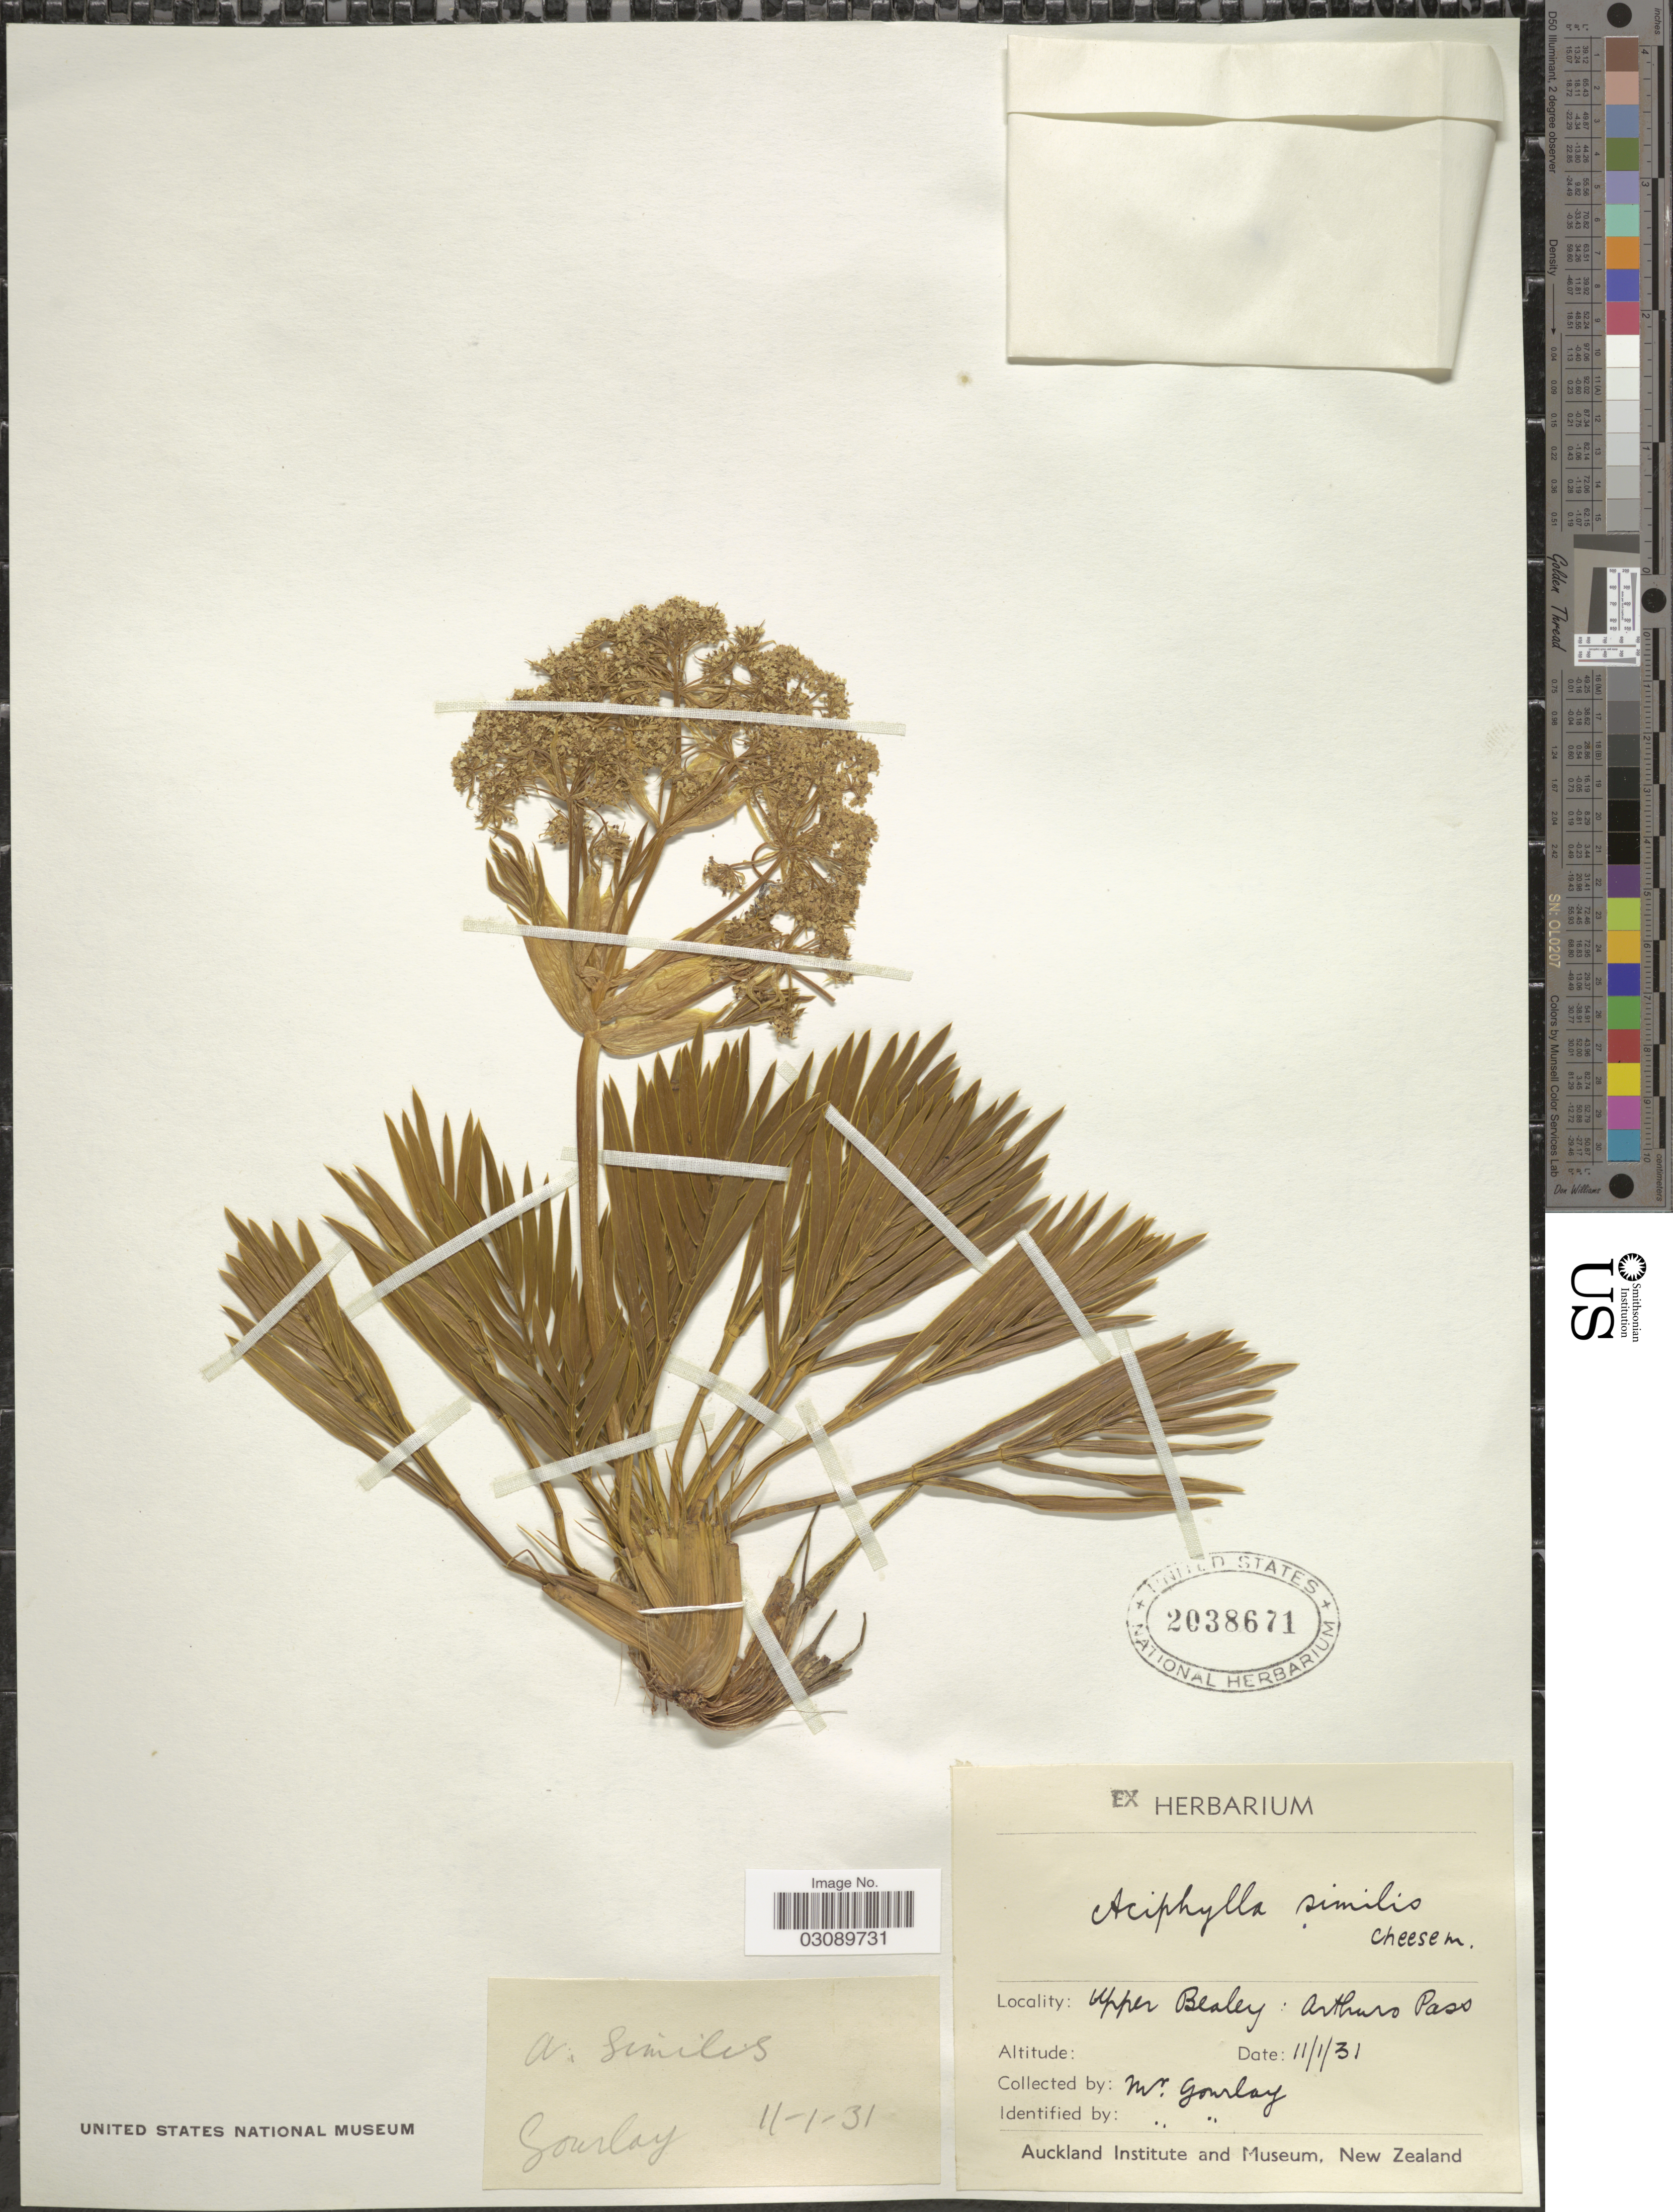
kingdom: Plantae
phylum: Tracheophyta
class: Magnoliopsida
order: Apiales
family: Apiaceae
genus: Aciphylla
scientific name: Aciphylla similis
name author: Cheeseman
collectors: Gourlay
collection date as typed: Transcribed d/m/y: 11/1/31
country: New Zealand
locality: Upper Bealey : Arthurs Pass.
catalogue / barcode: US 2038671